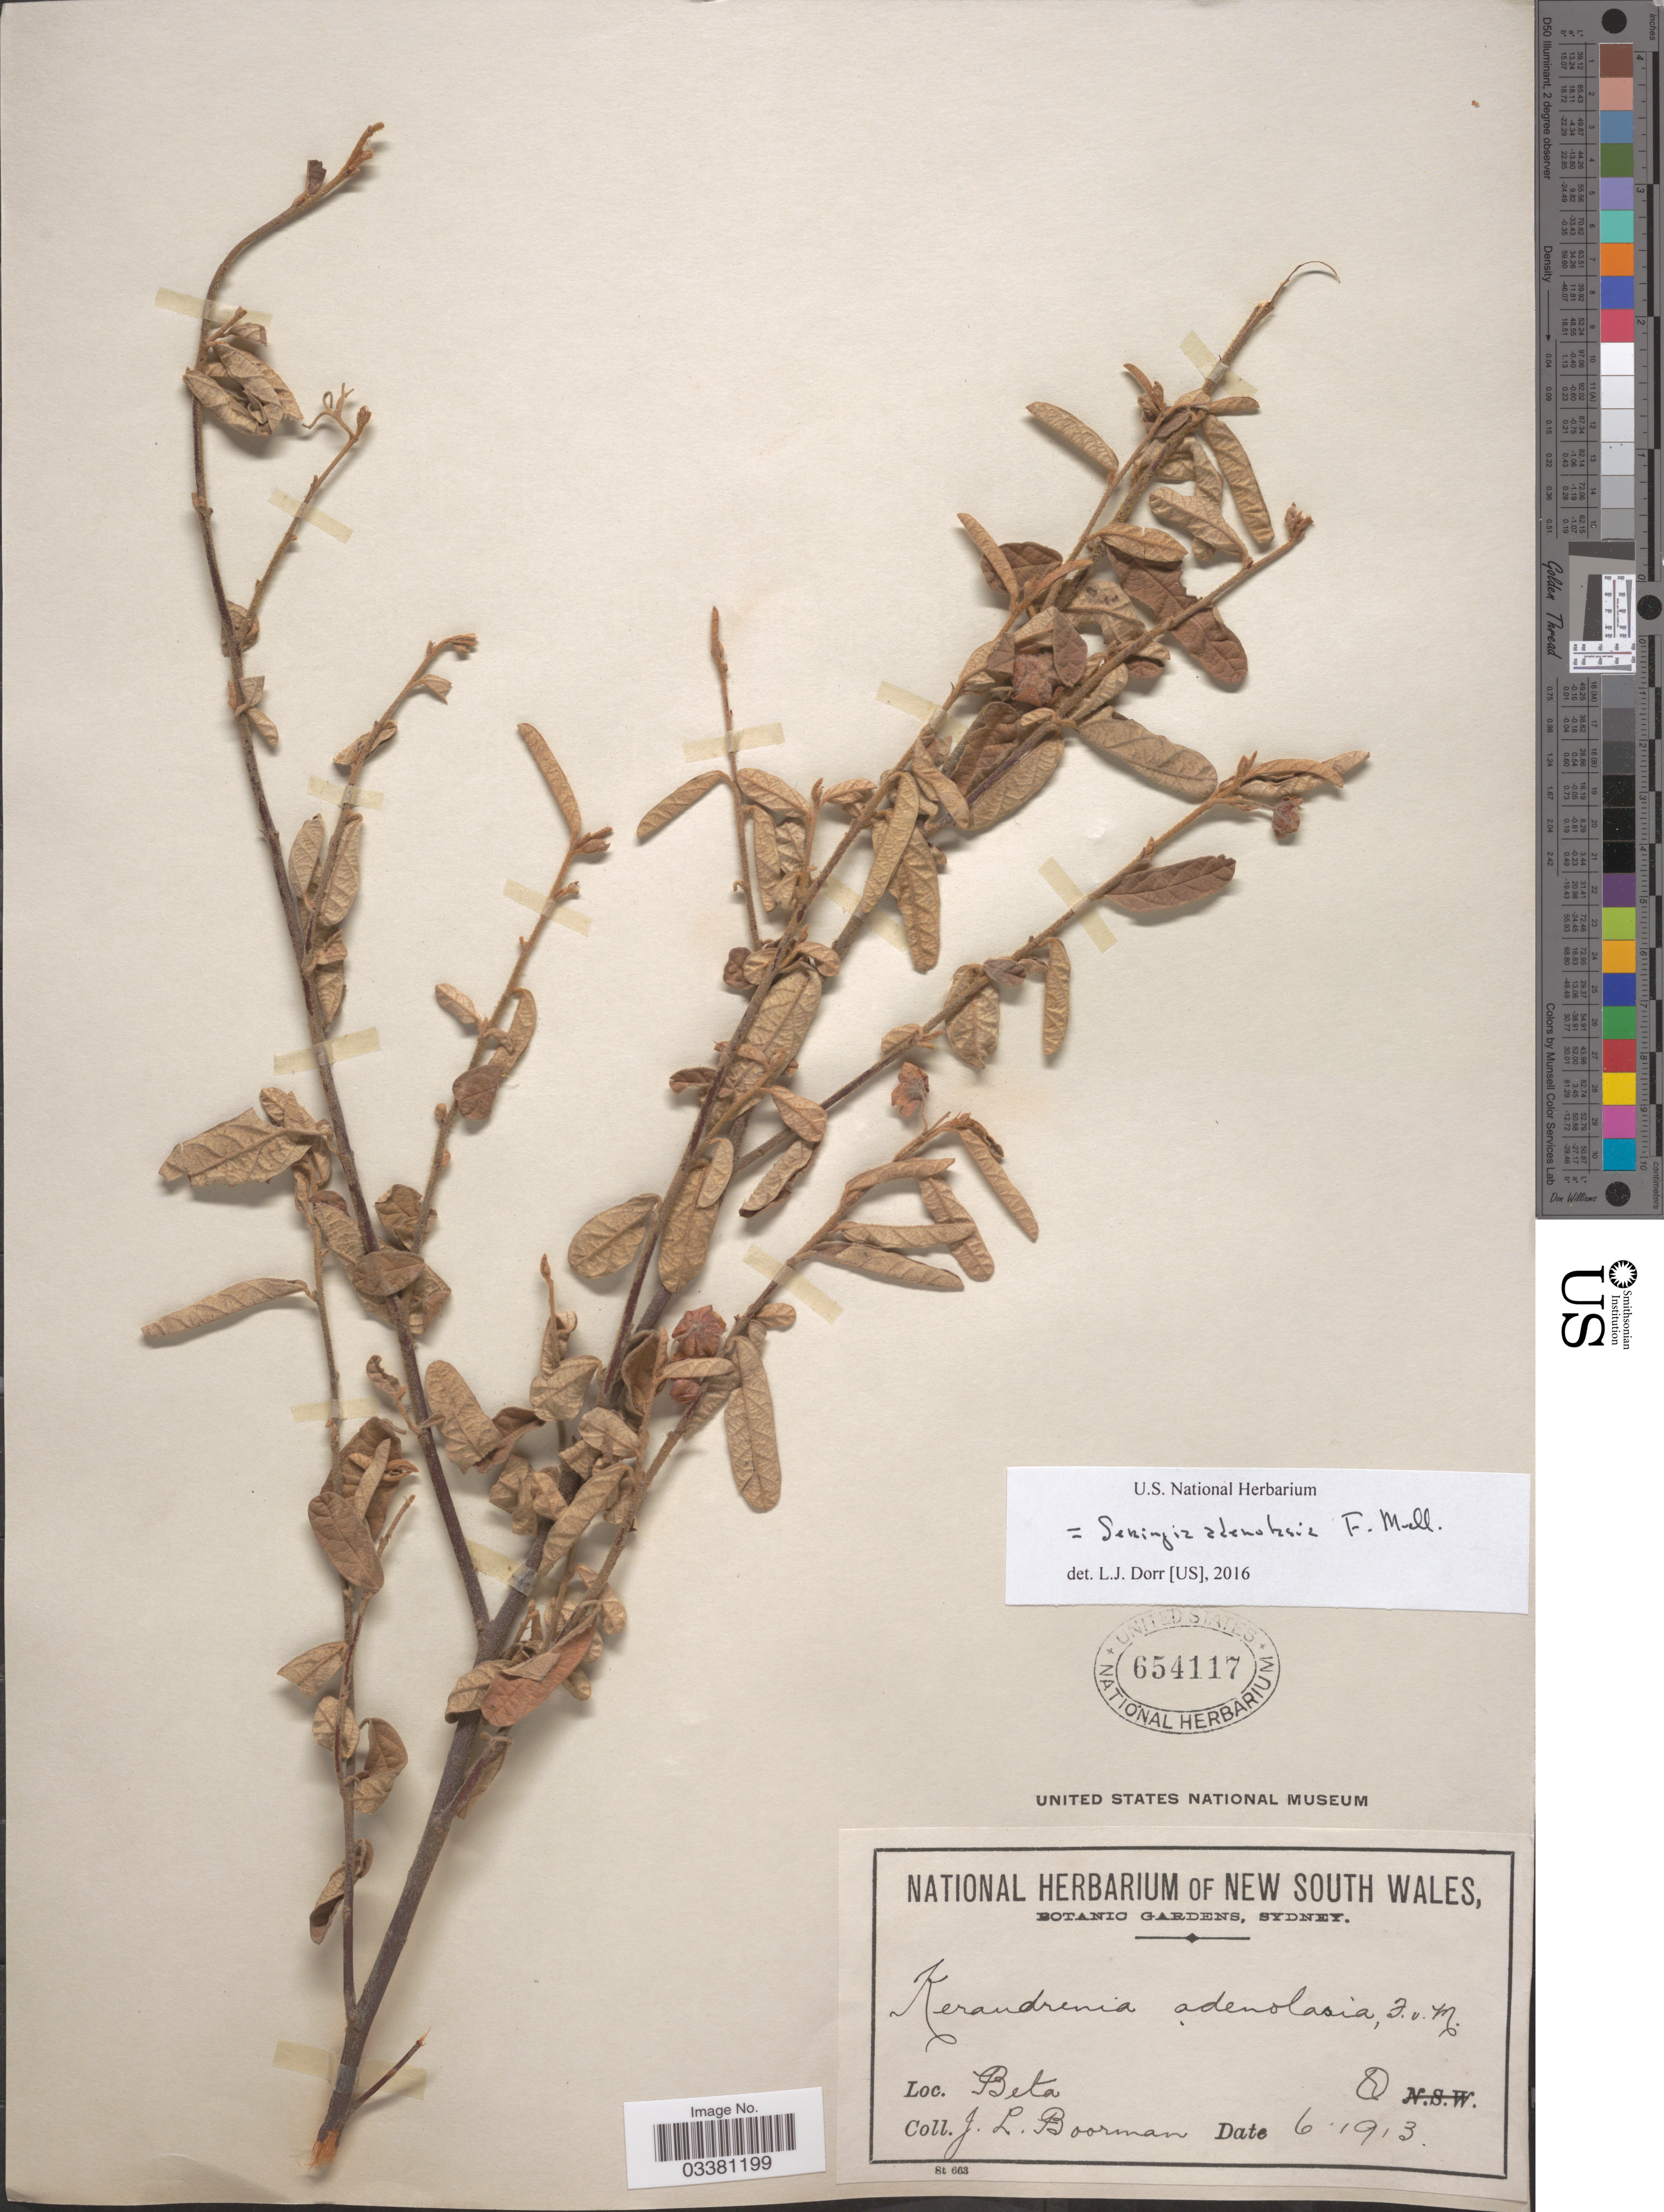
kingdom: Plantae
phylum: Tracheophyta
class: Magnoliopsida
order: Malvales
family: Malvaceae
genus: Seringia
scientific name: Seringia adenolasia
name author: F. Muell.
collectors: J. Boorman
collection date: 1913-06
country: Australia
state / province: Queensland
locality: Beta.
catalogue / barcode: US 654117